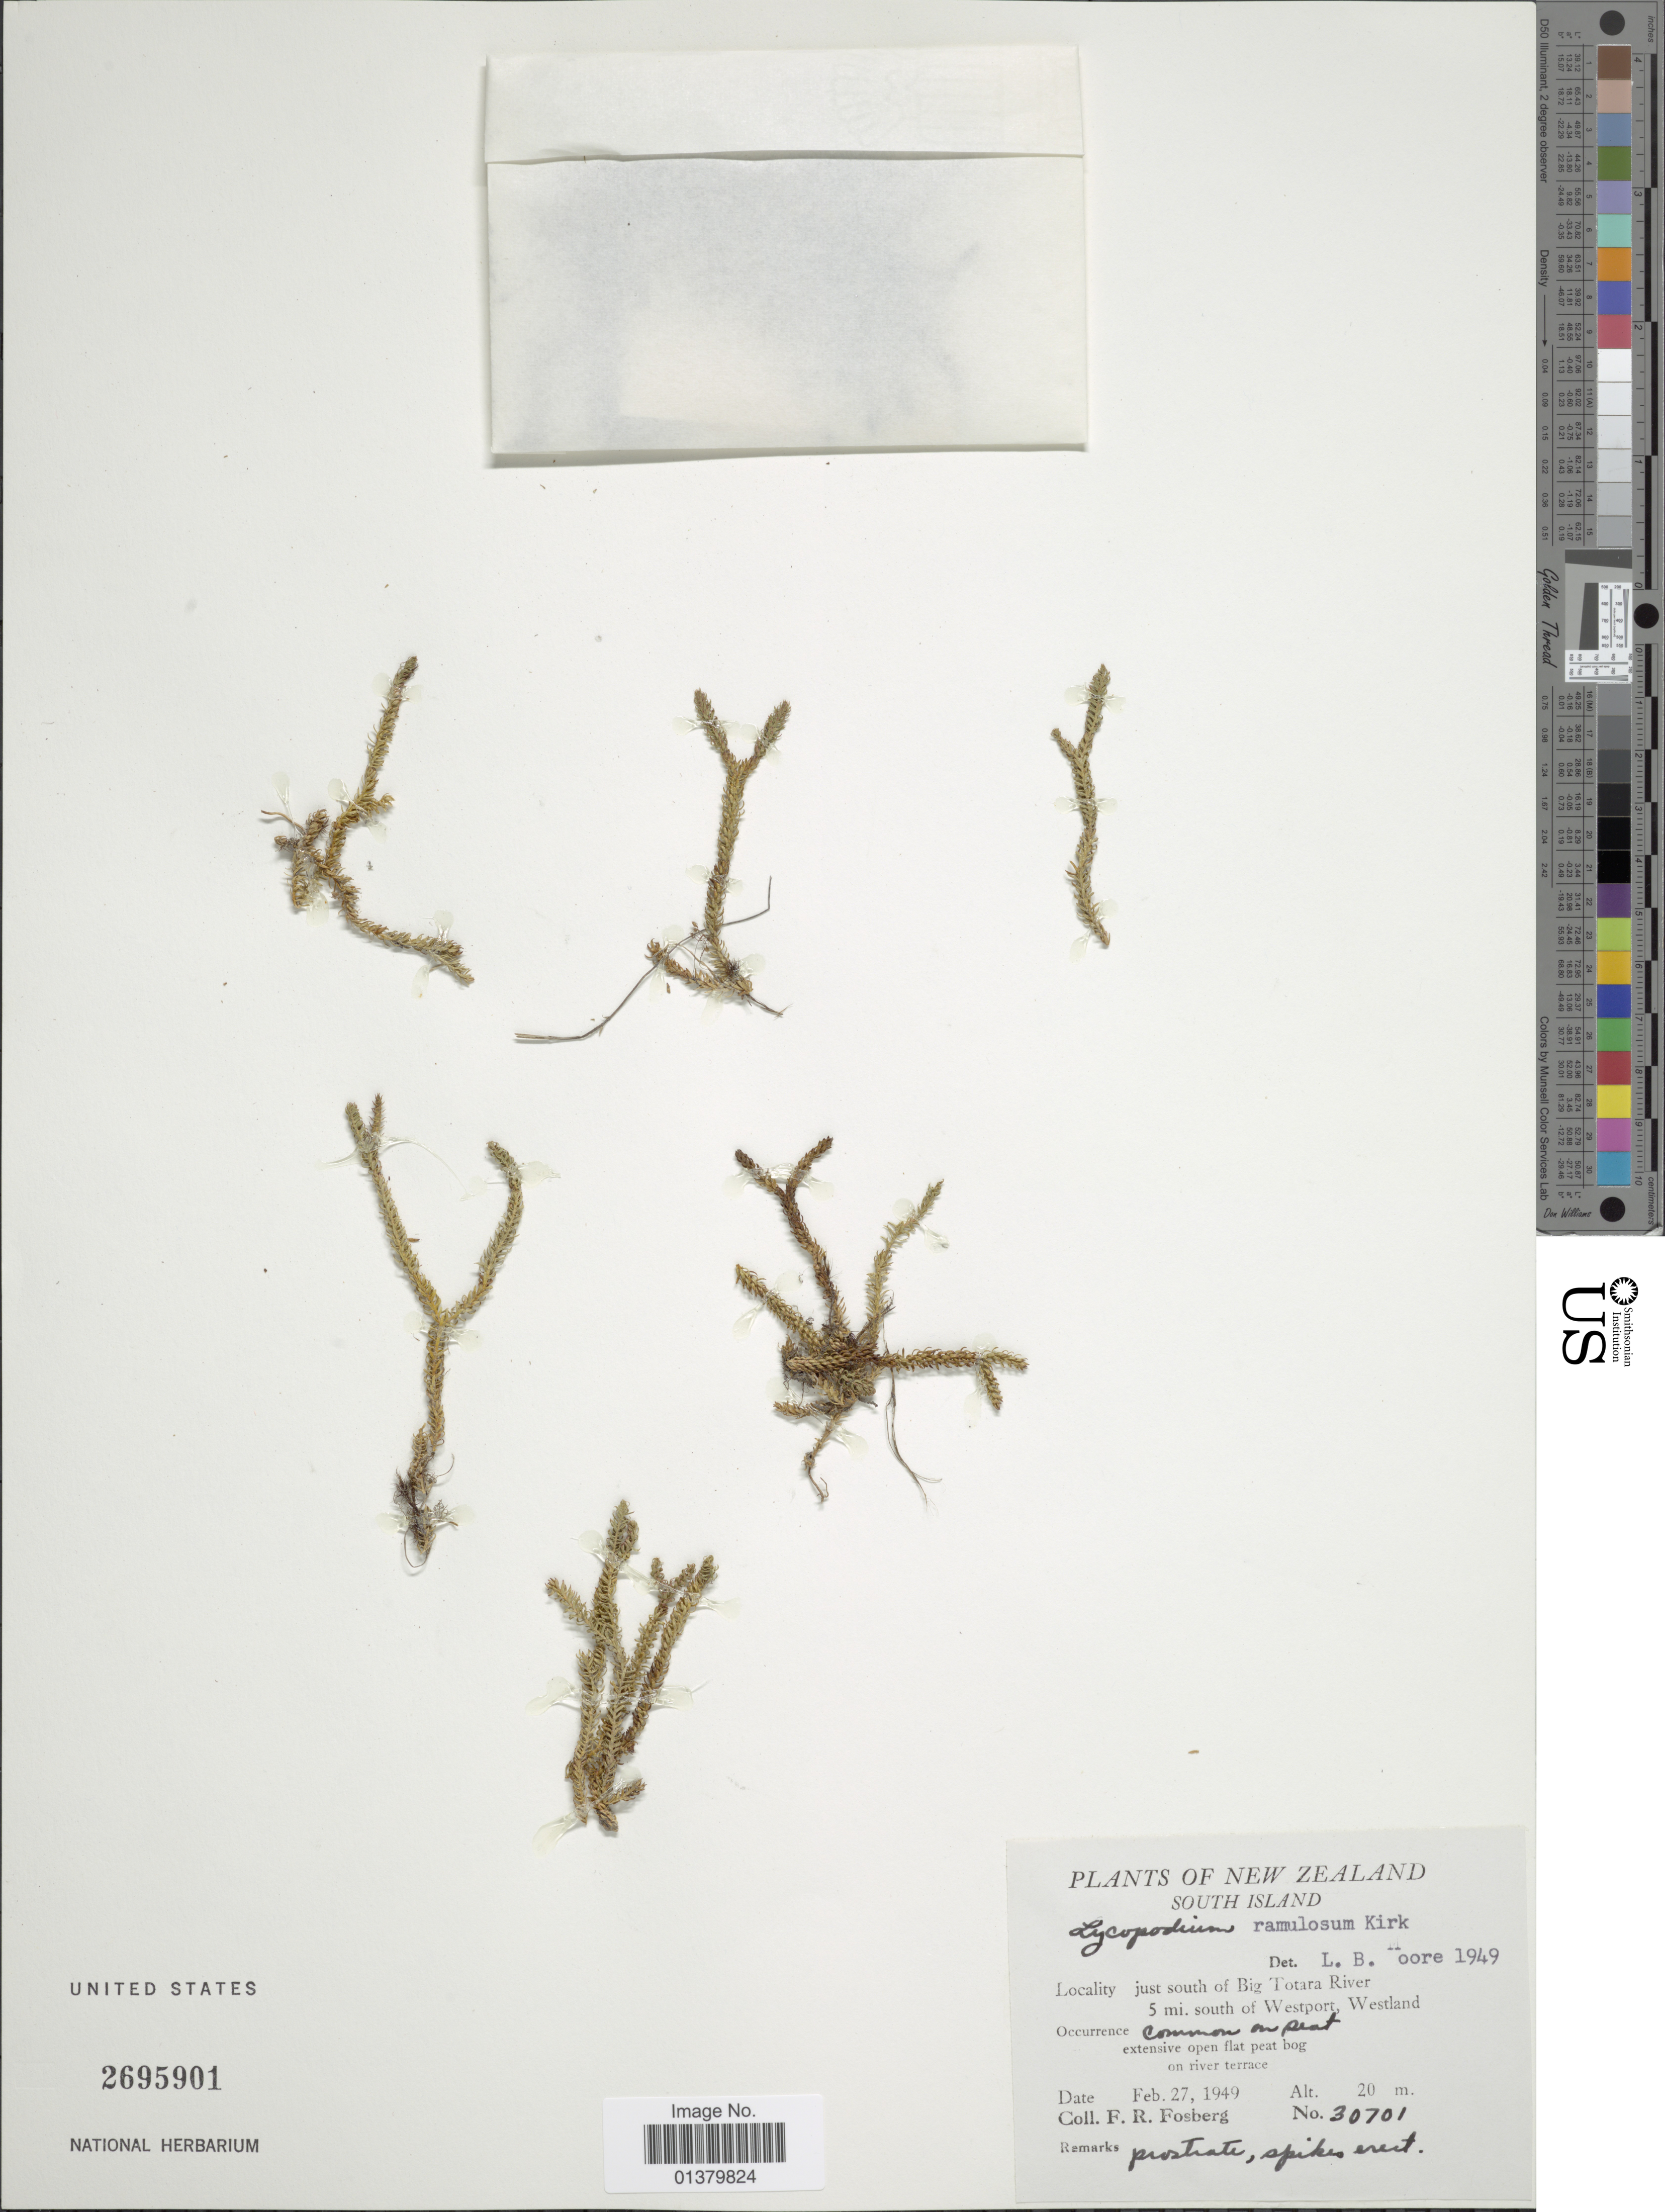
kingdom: Plantae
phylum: Tracheophyta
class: Lycopodiopsida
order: Lycopodiales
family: Lycopodiaceae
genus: Lateristachys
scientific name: Lateristachys diffusa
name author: (R. Br.) Holub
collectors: F. R. Fosberg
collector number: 30701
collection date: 1949-02-27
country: New Zealand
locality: South Island, just south of Big Totata River 5 mi south of Westport, Westland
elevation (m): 20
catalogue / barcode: US 2695901